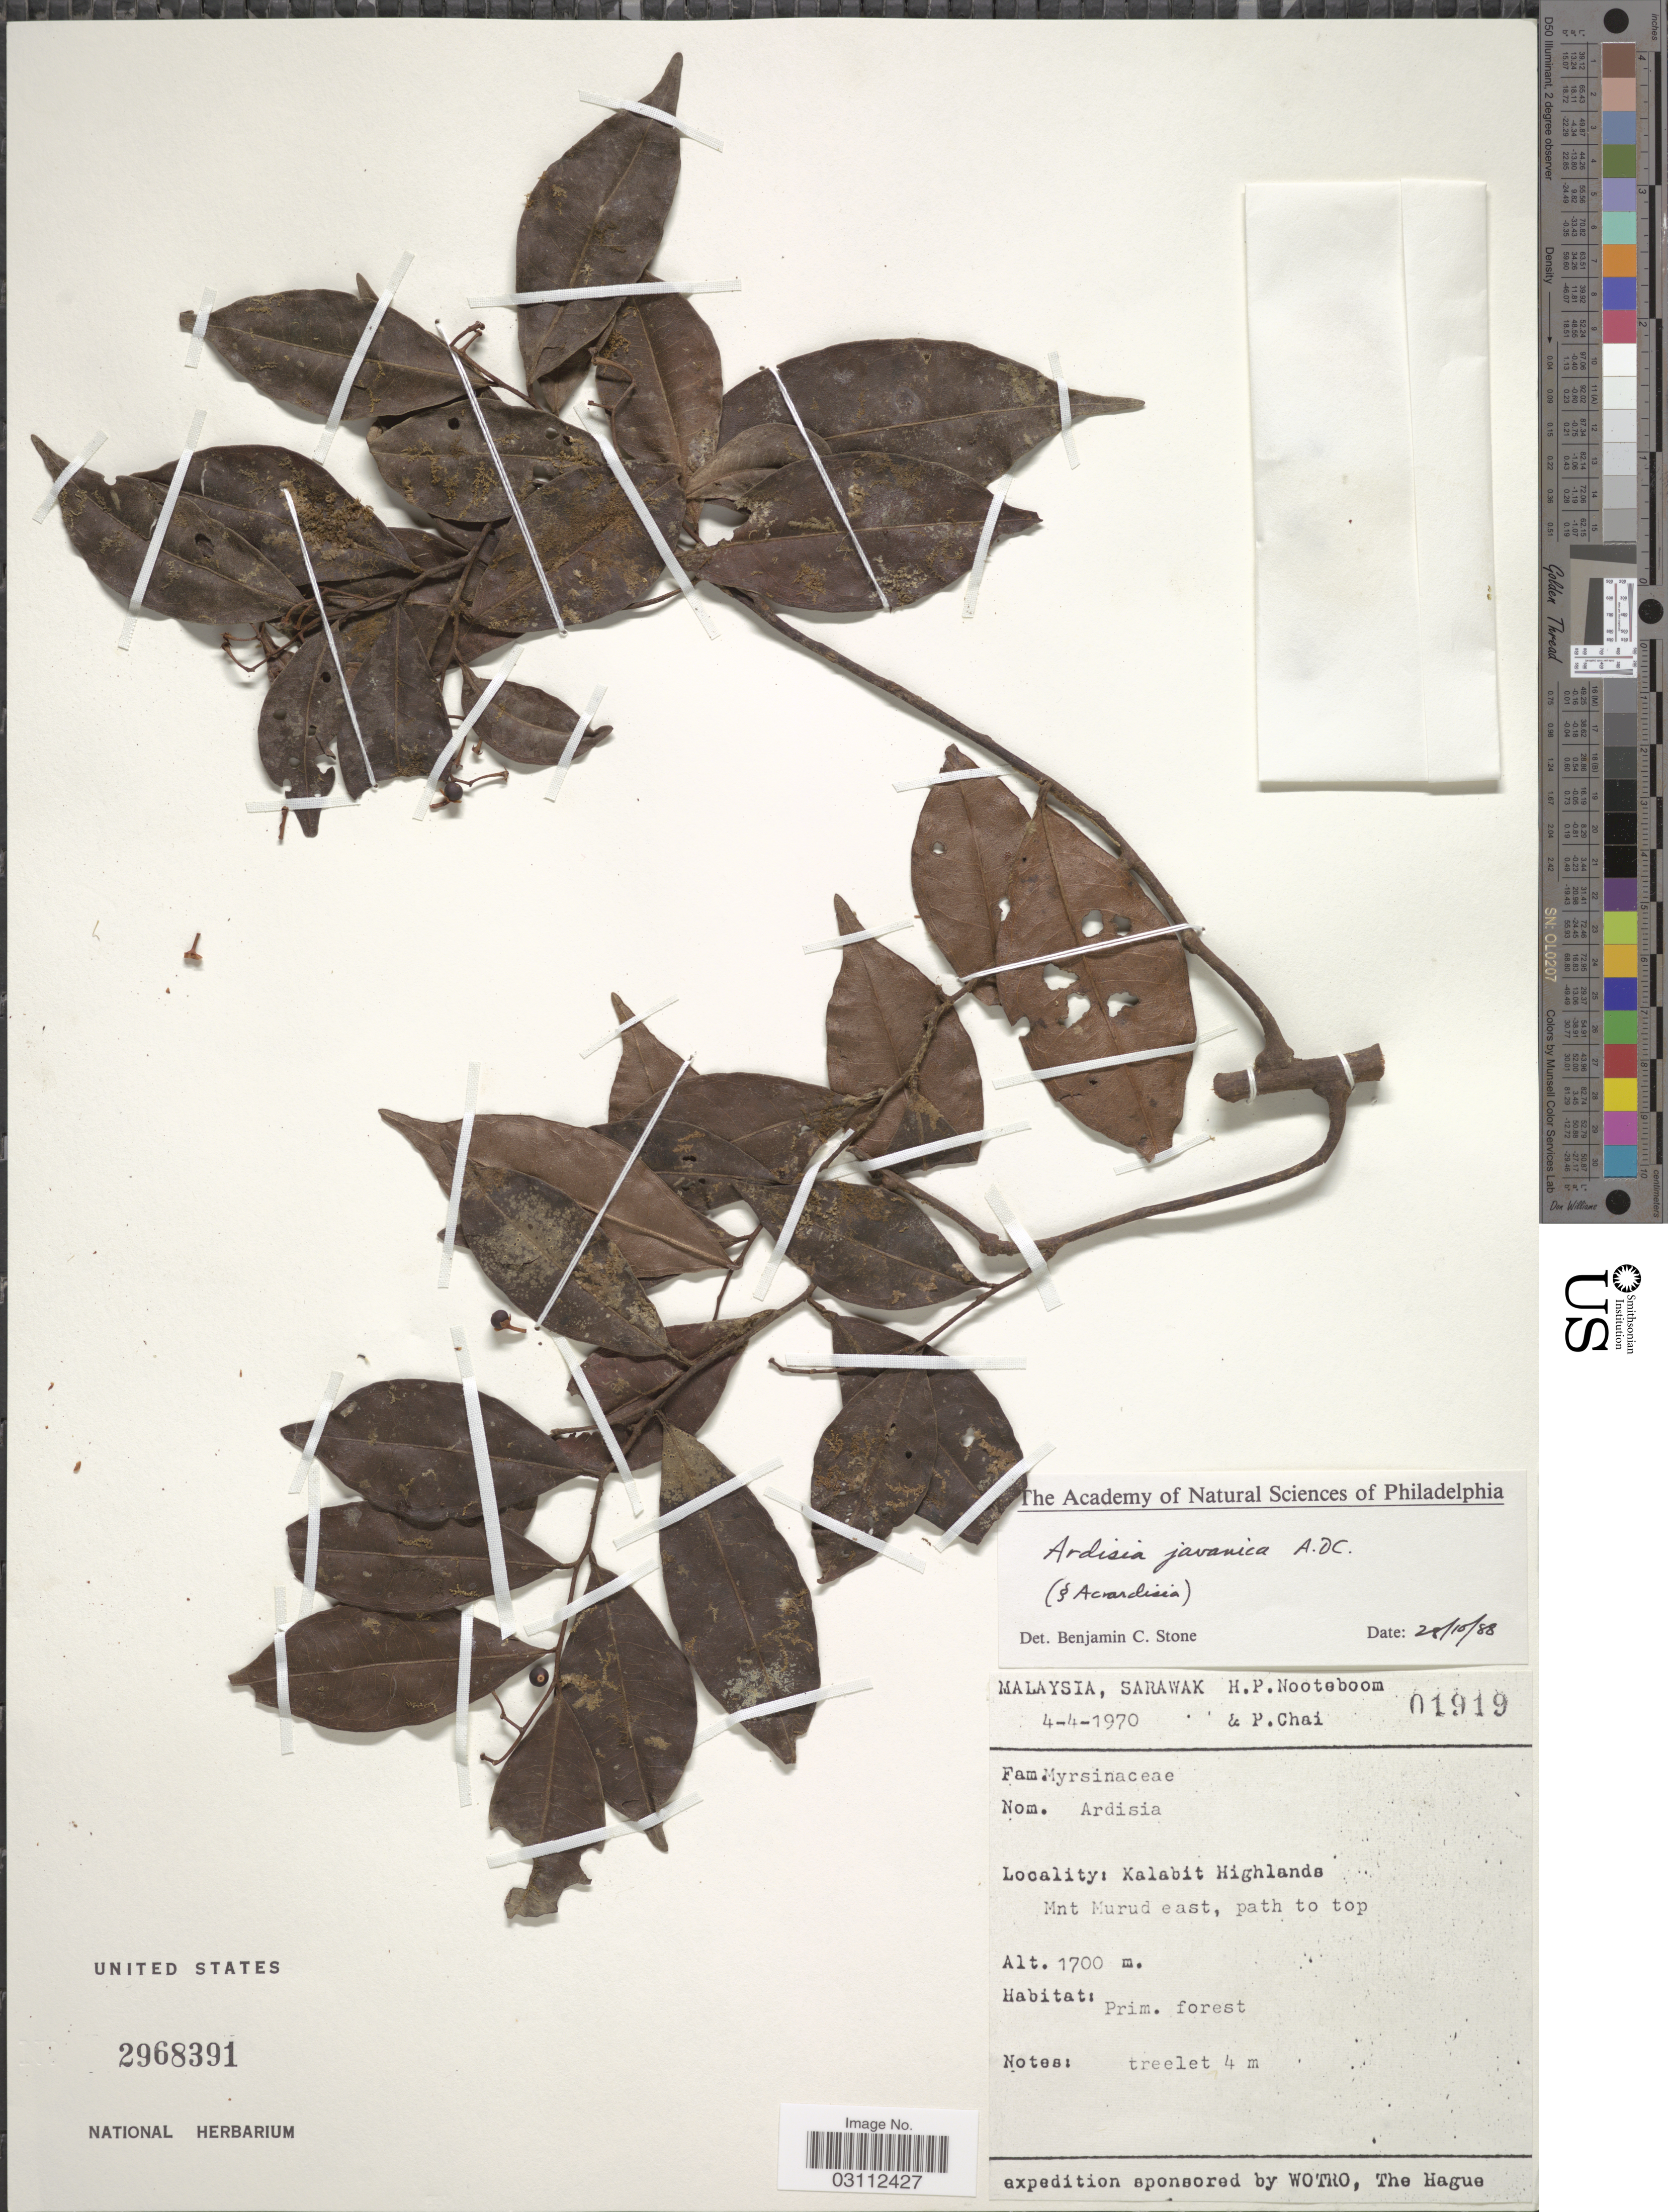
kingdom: Plantae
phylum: Tracheophyta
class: Magnoliopsida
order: Ericales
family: Primulaceae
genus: Ardisia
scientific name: Ardisia javanica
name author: DC.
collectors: H. P. Nooteboom & P. Chai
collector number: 01919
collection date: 1970-04-04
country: Malaysia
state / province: Sarawak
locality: Kalabit Highlands. Mnt Murud east, path to top.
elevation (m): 1700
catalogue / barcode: US 2968391